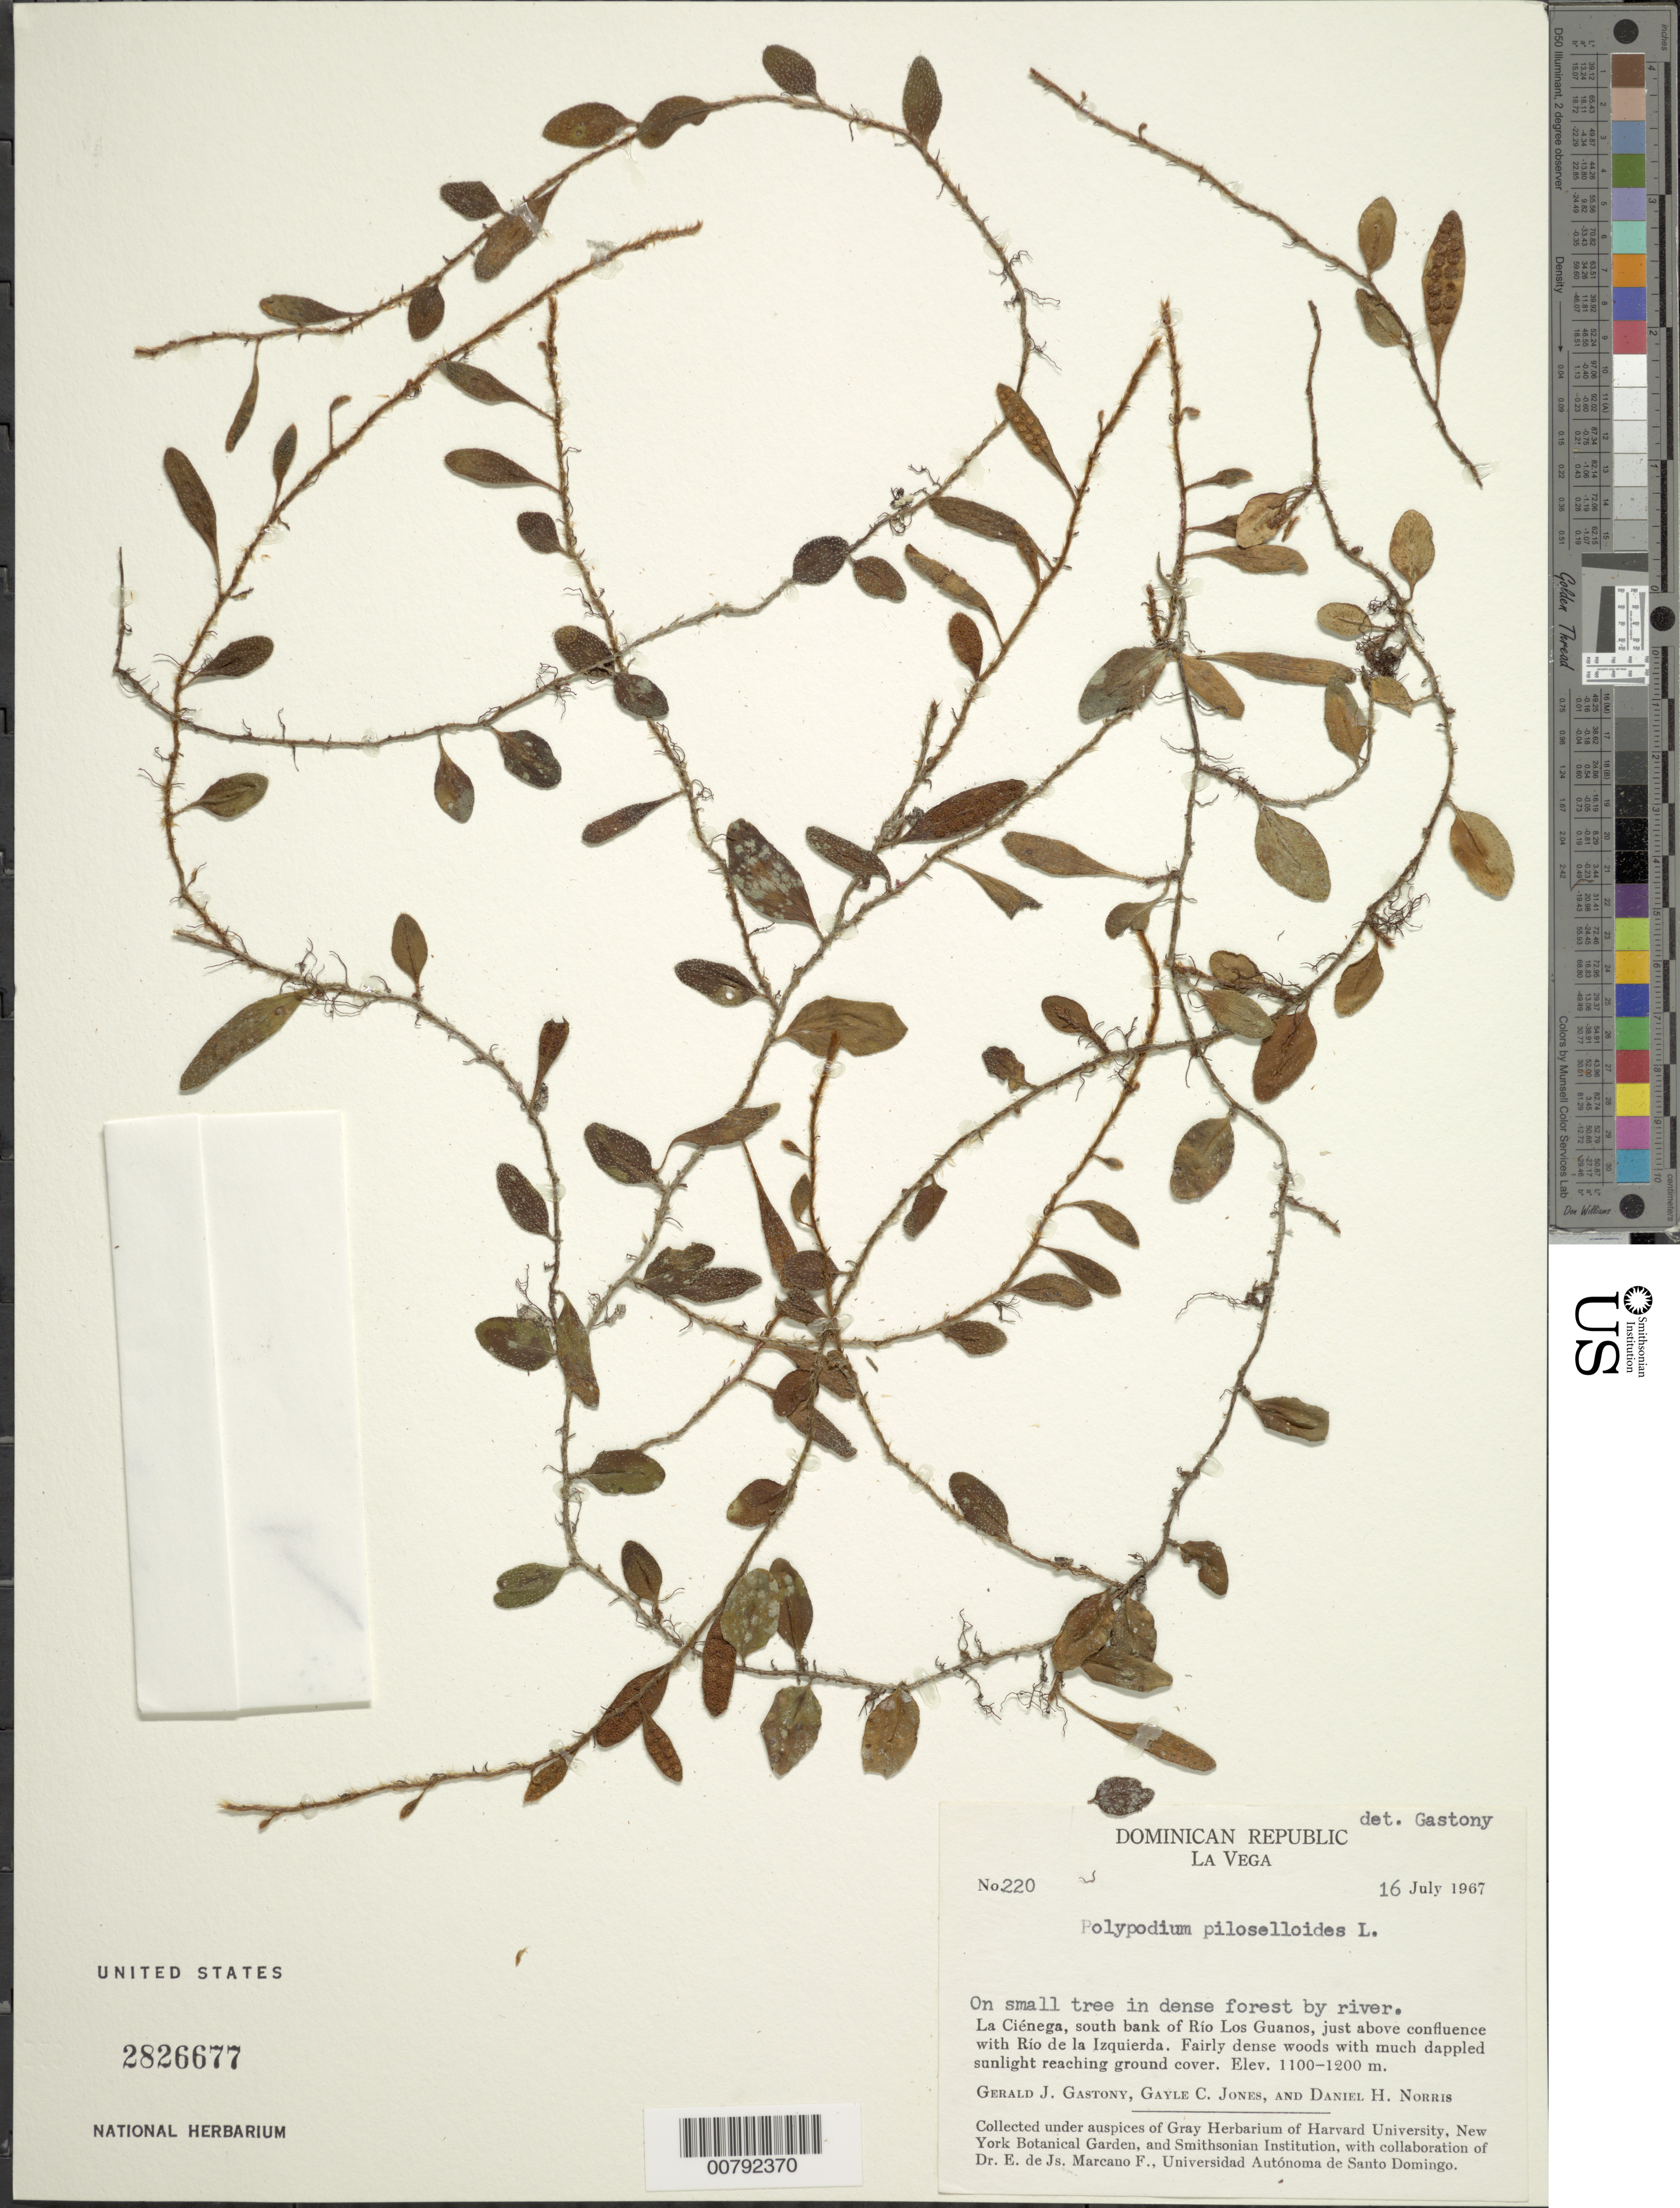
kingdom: Plantae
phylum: Tracheophyta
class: Polypodiopsida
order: Polypodiales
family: Polypodiaceae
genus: Microgramma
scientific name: Microgramma piloselloides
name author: (L.) Copel.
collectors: G. Gastony, G. C. Jones & D. H. Norris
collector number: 220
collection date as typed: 16 Jul 1967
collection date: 1967-07-16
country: Dominican Republic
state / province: La Vega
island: Hispaniola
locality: La Ciénega, S bank of Río Los Guanos, above confluence with Río de la Izquierda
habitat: Dense forest by river, in small tree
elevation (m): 1100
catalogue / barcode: US 2826677